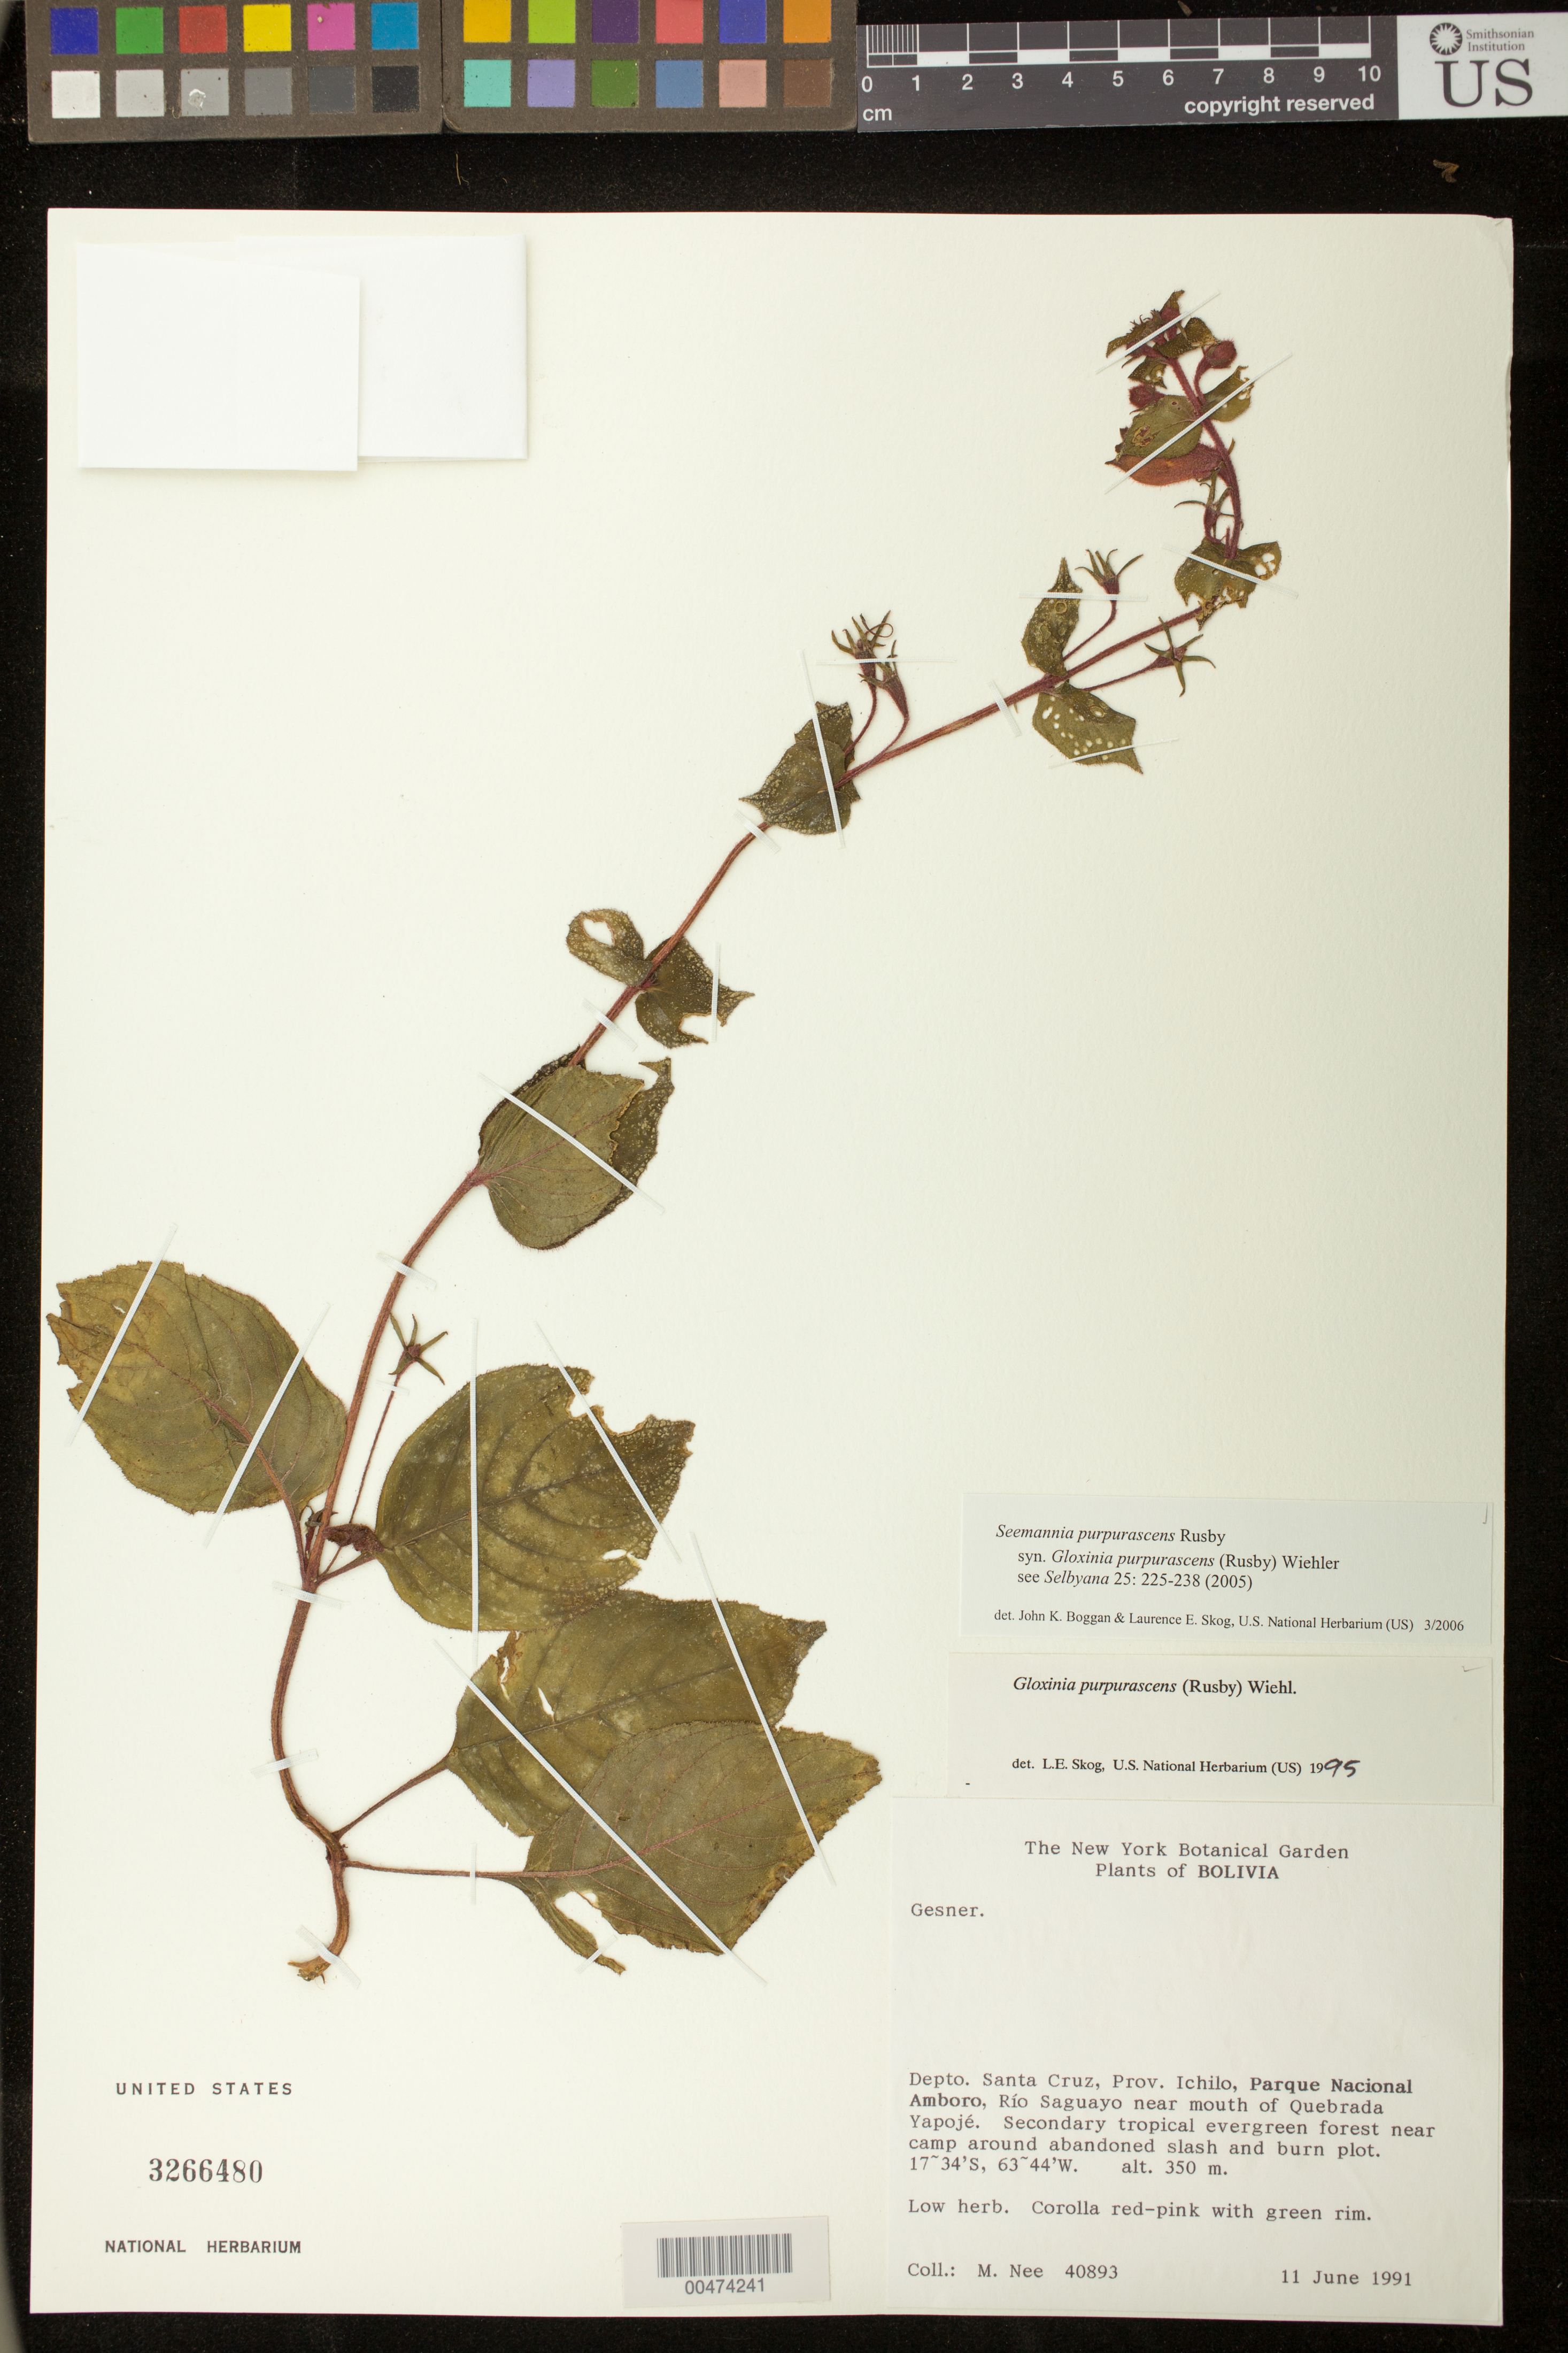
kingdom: Plantae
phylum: Tracheophyta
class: Magnoliopsida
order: Lamiales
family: Gesneriaceae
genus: Seemannia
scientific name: Seemannia purpurascens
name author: Rusby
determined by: Boggan, J. K.; Skog, L. E.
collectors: M. Nee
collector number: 40893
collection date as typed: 11 Jun 1991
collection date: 1991-06-11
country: Bolivia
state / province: Santa Cruz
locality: Prov. Ichilo, Parque Nacional Amboro, Río Saguayo near mouth of Quebrada Yapojé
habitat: Secondary tropical evergreen forest near camp around abandoned slash and burn plot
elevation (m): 350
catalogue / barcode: US 3266480